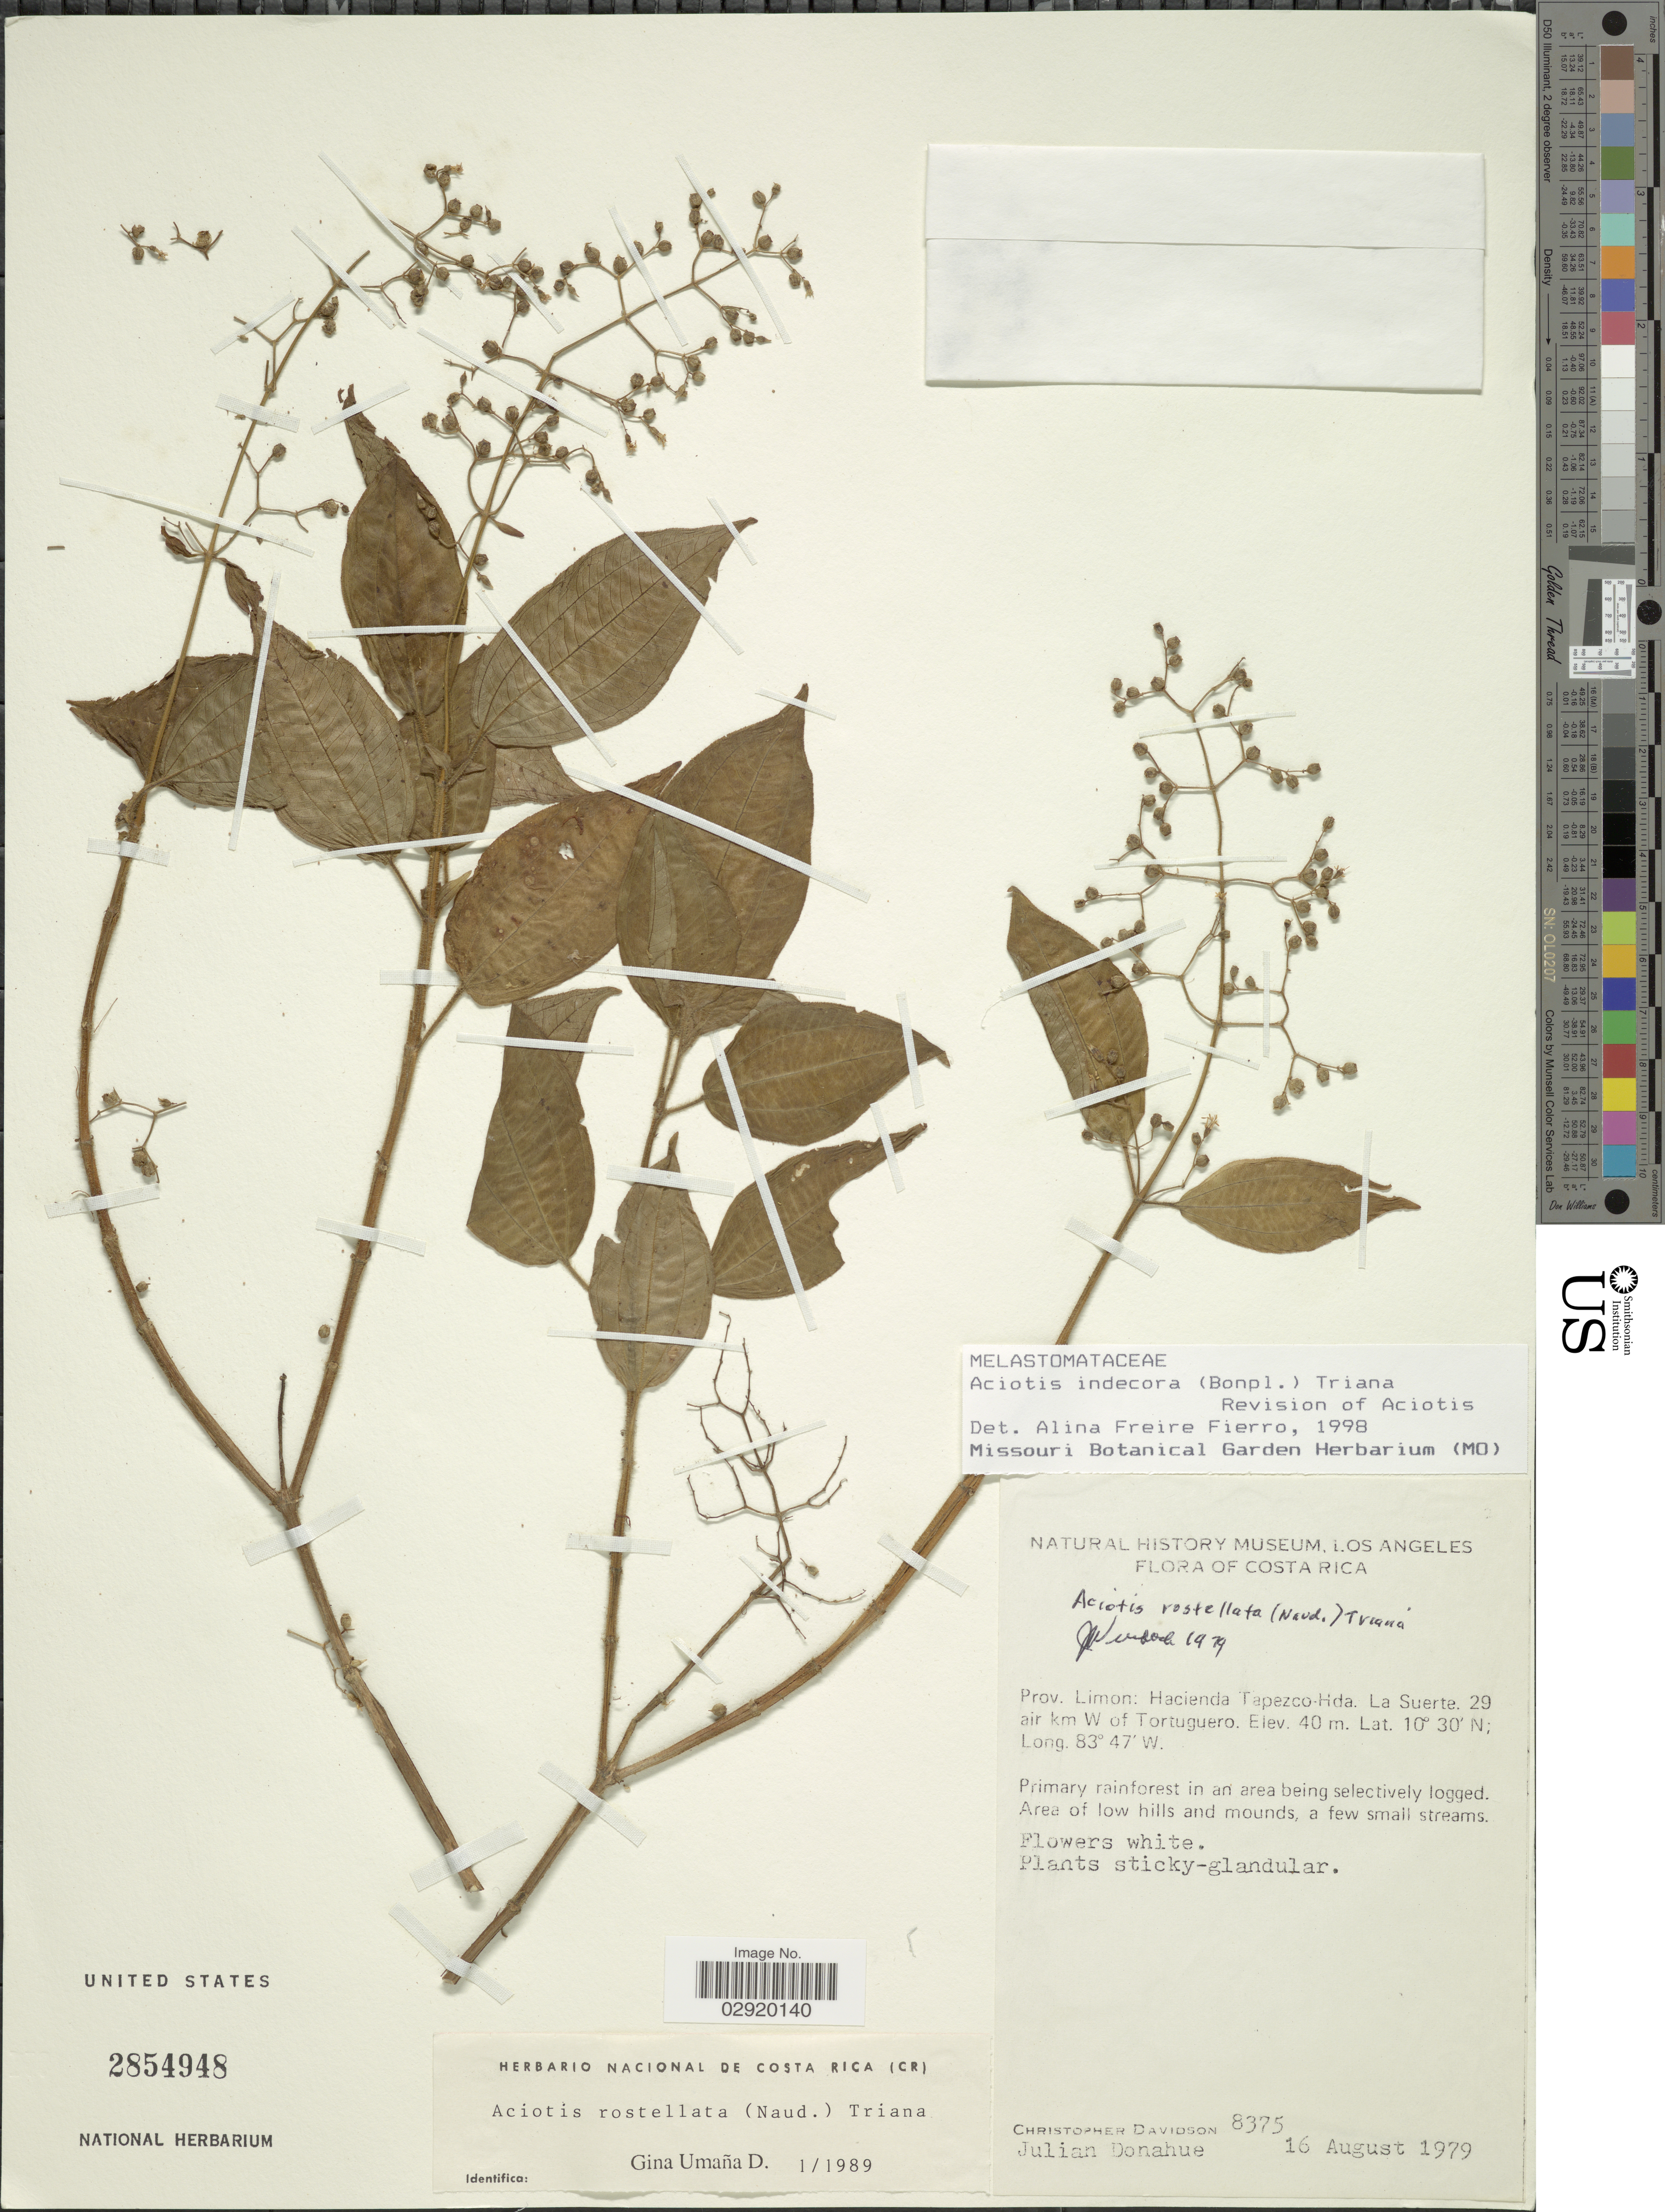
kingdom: Plantae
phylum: Tracheophyta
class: Magnoliopsida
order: Myrtales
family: Melastomataceae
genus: Aciotis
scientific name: Aciotis indecora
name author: (Bonpl.) Triana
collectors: C. Davidson & J. Donahue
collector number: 8375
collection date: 1979-08-16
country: Costa Rica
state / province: Limón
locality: Hacienda Tapezco-Hda. La Suerte. 29 air km W of Tortuguero.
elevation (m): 40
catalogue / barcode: US 2854948